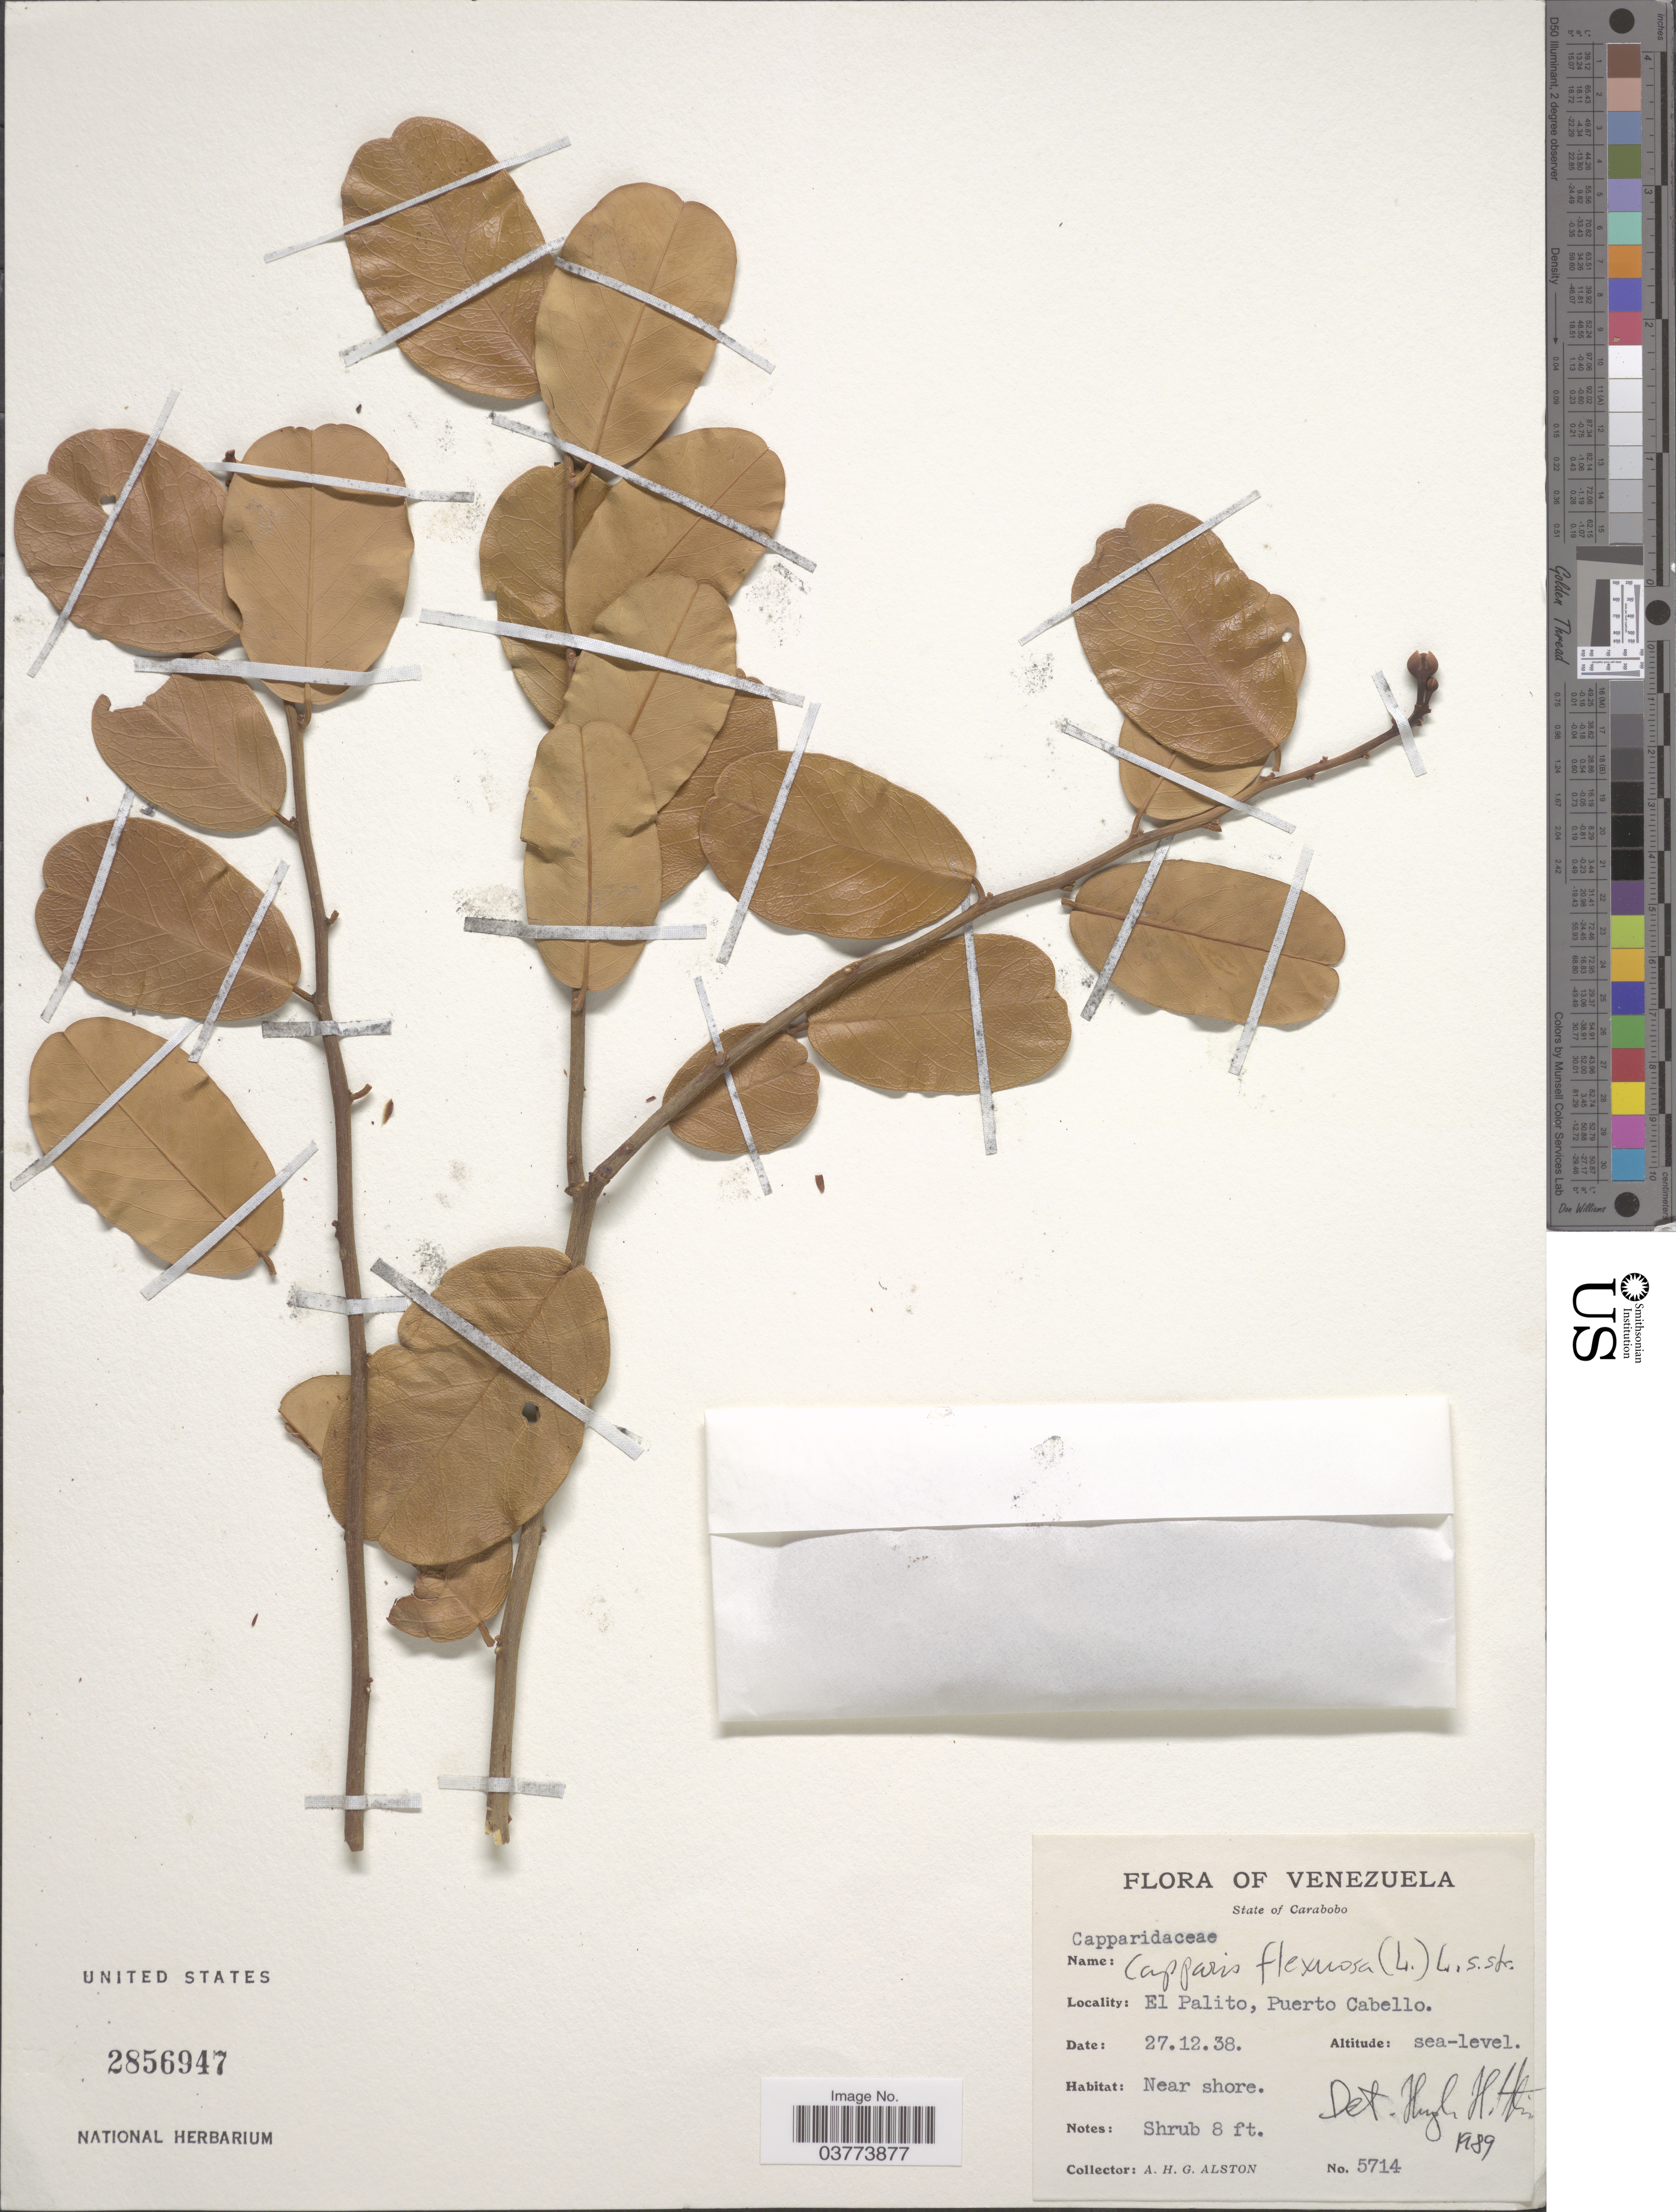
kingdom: Plantae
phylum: Tracheophyta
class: Magnoliopsida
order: Brassicales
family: Capparaceae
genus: Cynophalla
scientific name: Cynophalla flexuosa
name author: (L.) J. Presl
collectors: A. H. Alston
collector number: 5714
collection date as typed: Transcribed d/m/y: 27/12/38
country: Venezuela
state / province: Carabobo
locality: El Palito, Puerto Cabello. Near shore.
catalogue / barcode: US 2856947